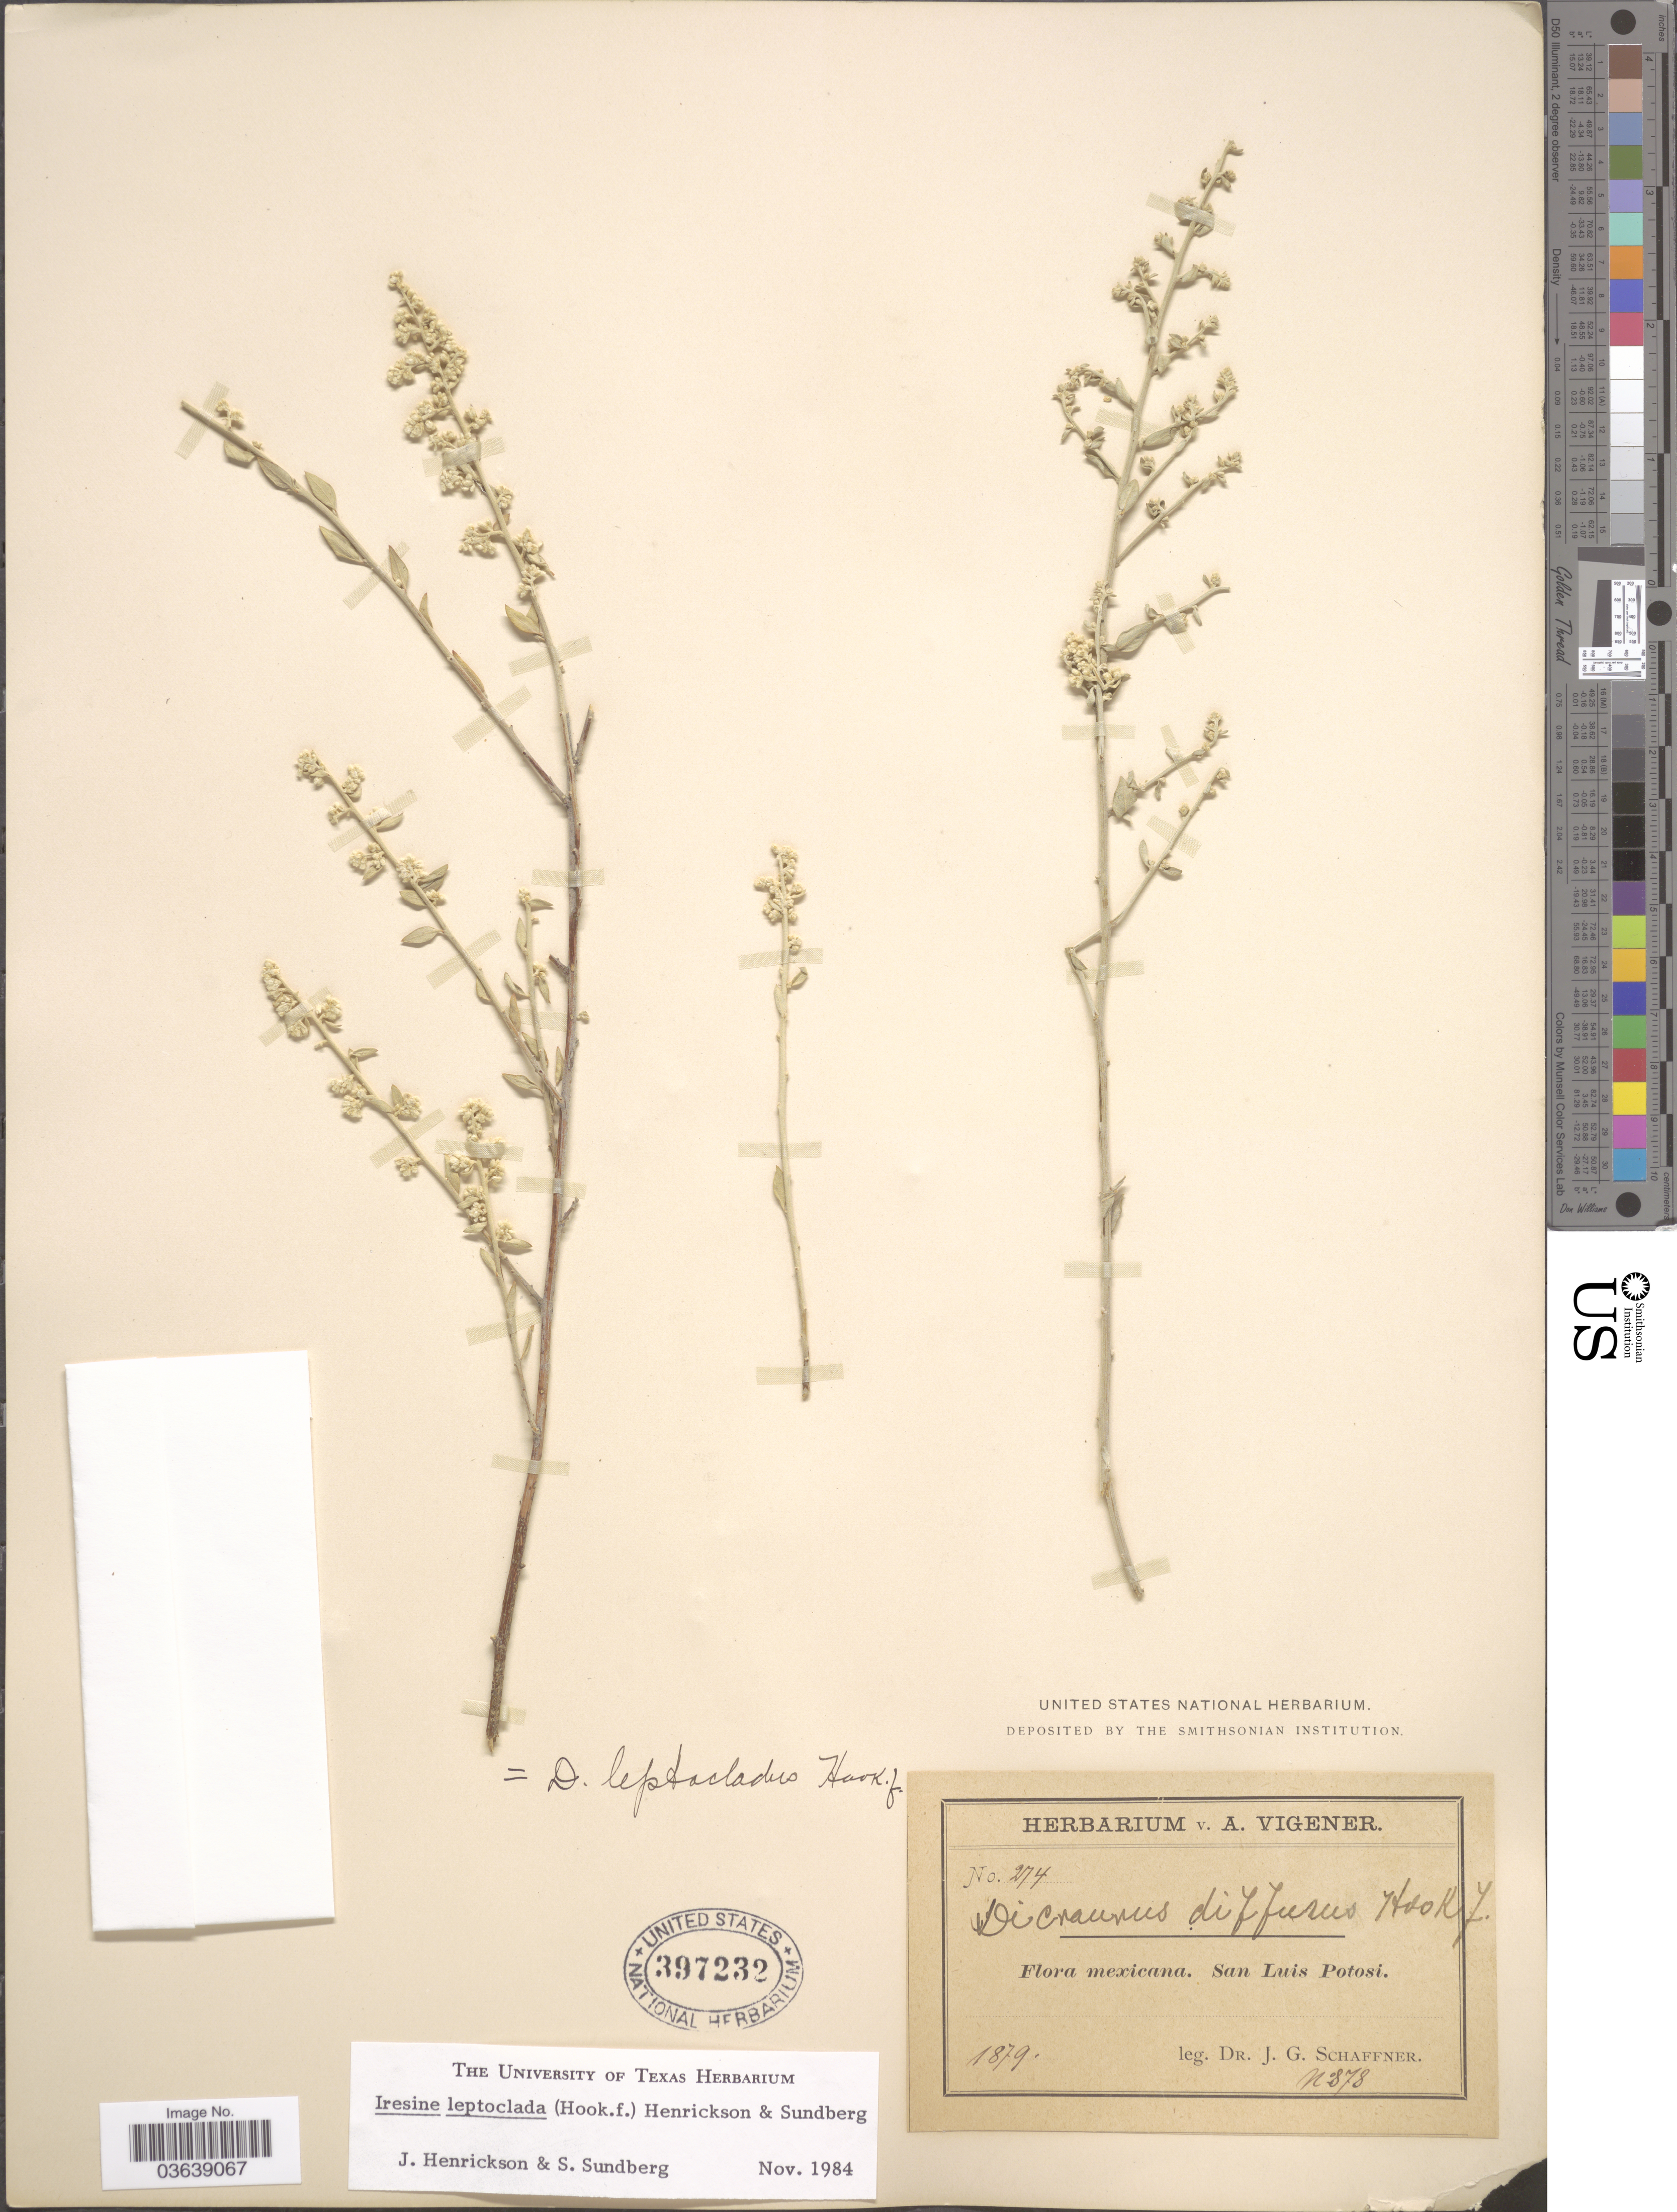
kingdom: Plantae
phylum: Tracheophyta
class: Magnoliopsida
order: Caryophyllales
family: Amaranthaceae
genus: Iresine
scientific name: Iresine leptoclada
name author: (Hook. f.) Henrickson & S.D. Sundb.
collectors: J. G. Schaffner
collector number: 274/878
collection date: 1879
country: Mexico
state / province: San Luis Potosí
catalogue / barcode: US 397232